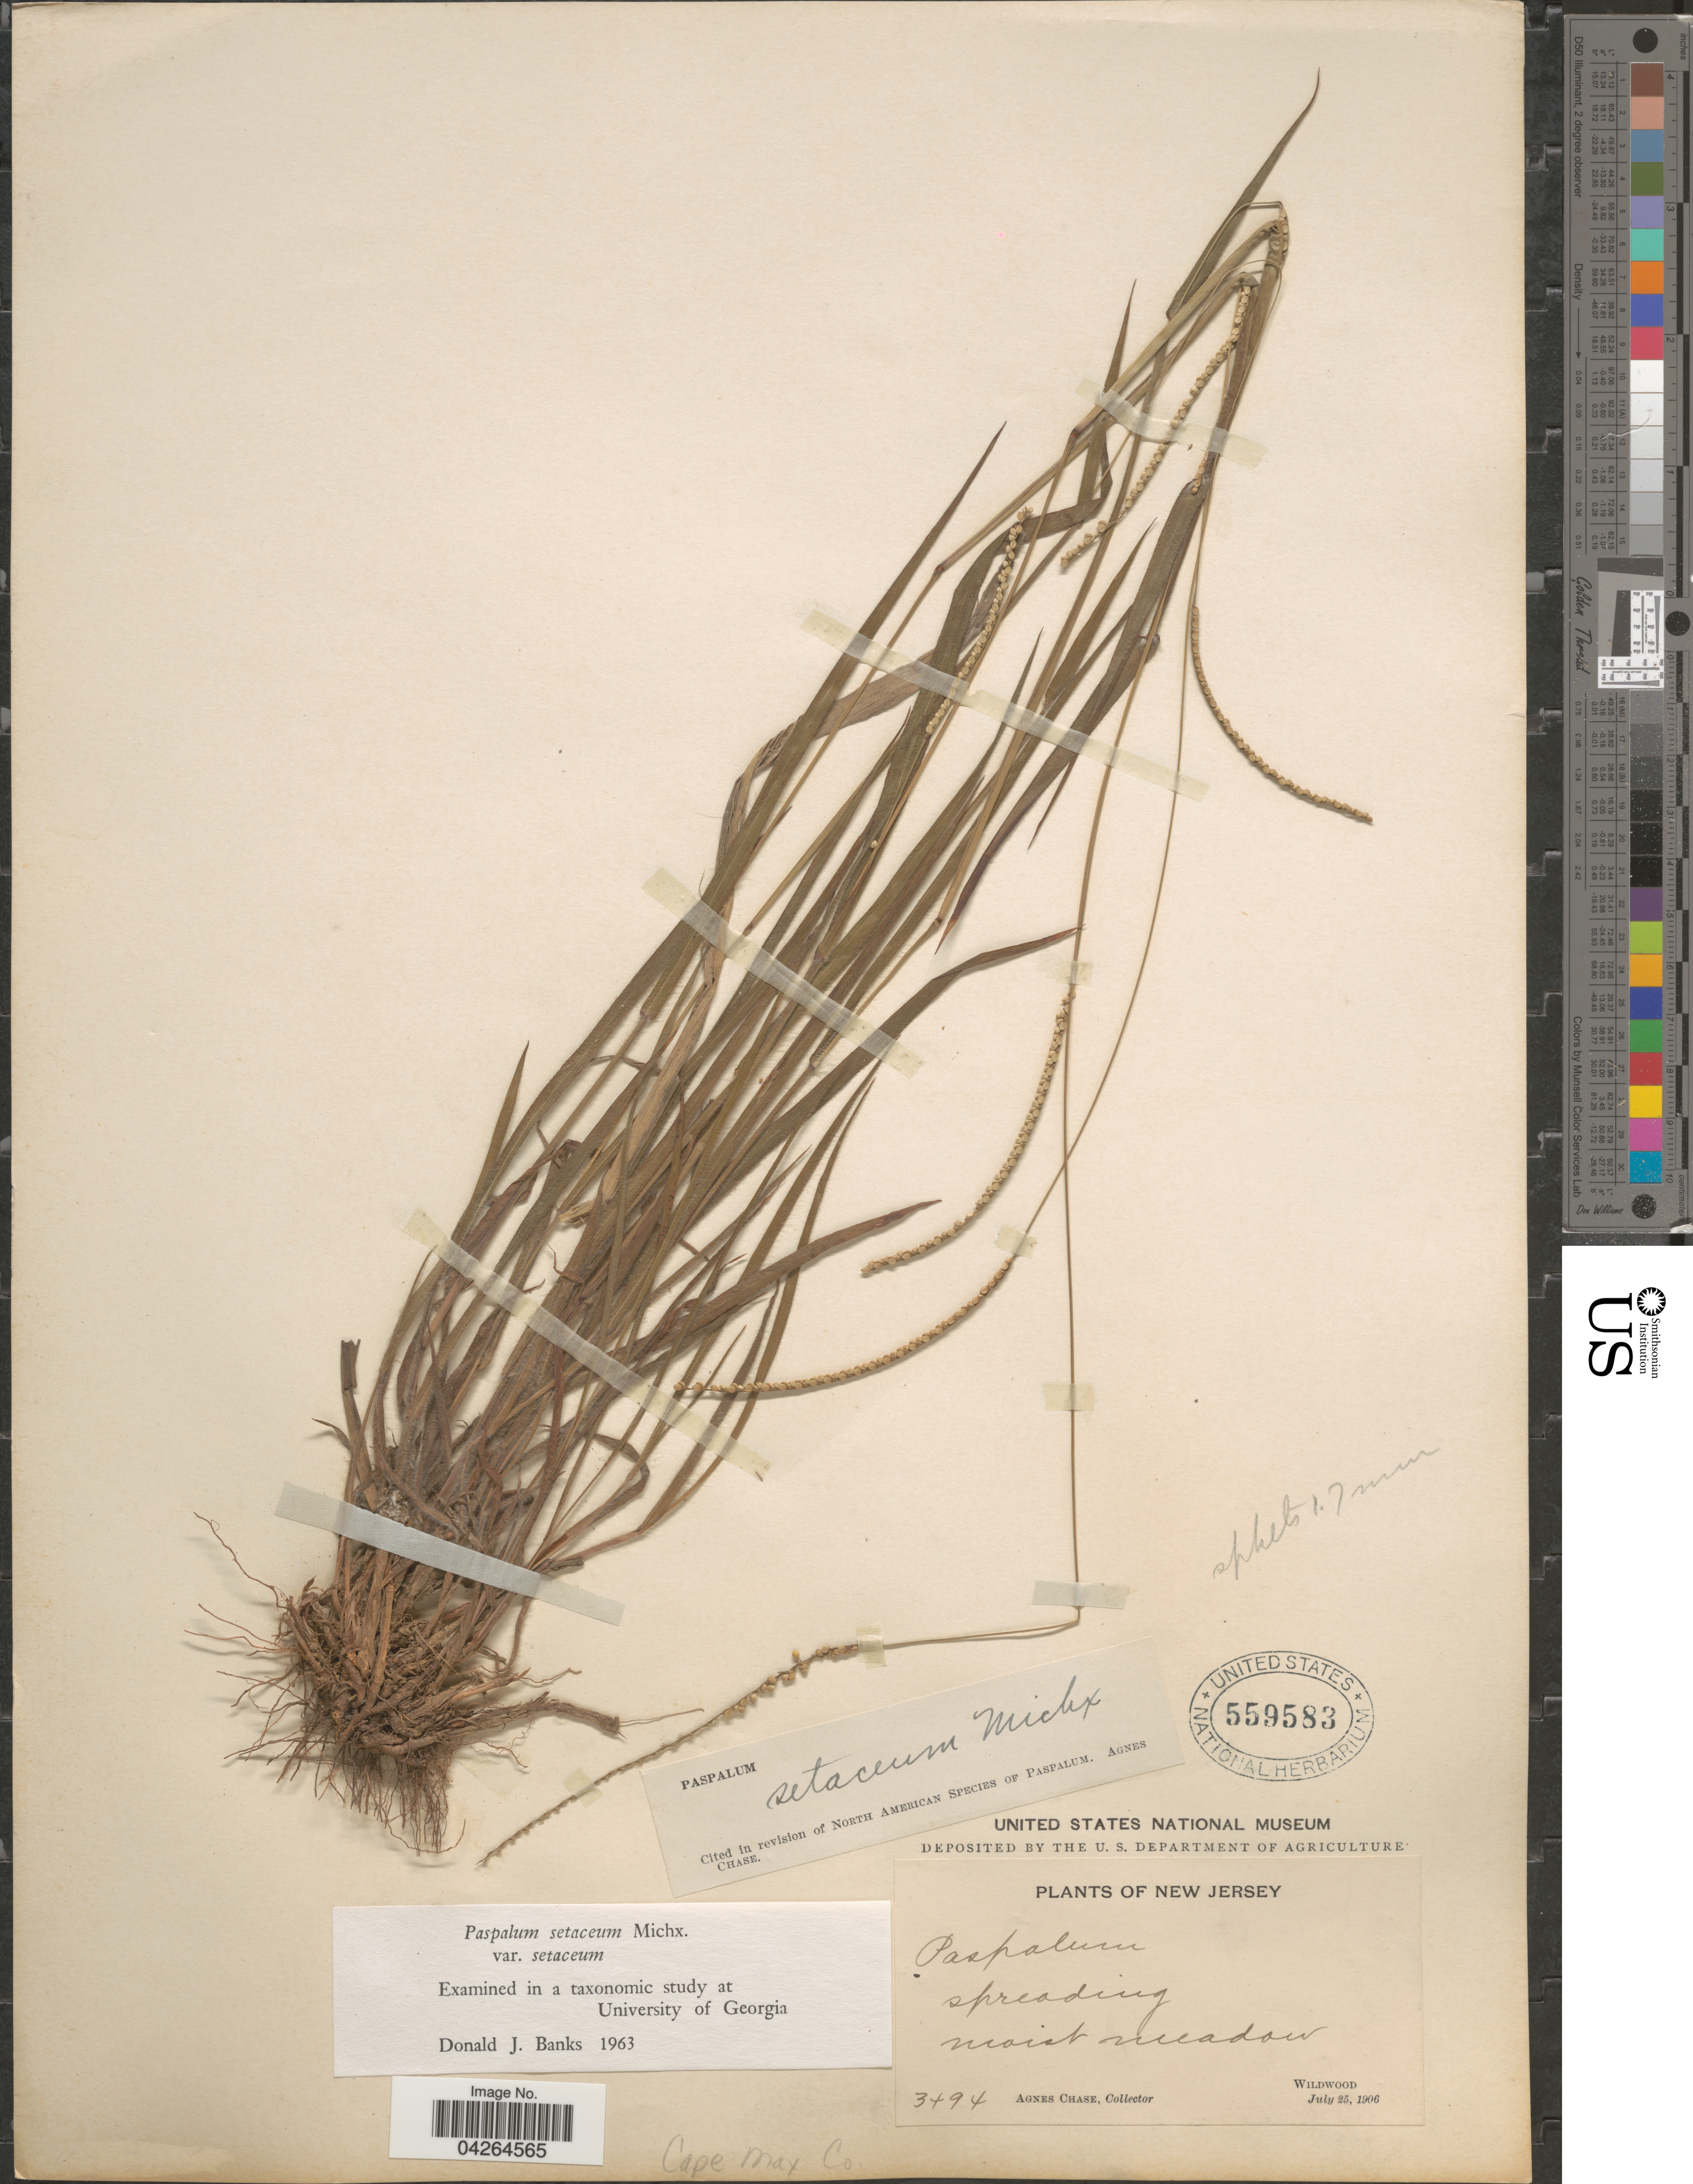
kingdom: Plantae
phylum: Tracheophyta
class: Liliopsida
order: Poales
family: Poaceae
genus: Paspalum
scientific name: Paspalum setaceum var. setaceum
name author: Michx.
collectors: A. Chase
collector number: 3494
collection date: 1906-07-25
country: United States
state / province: New Jersey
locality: Moist meadow. Wildwood. Cape May Co.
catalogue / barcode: US 559583